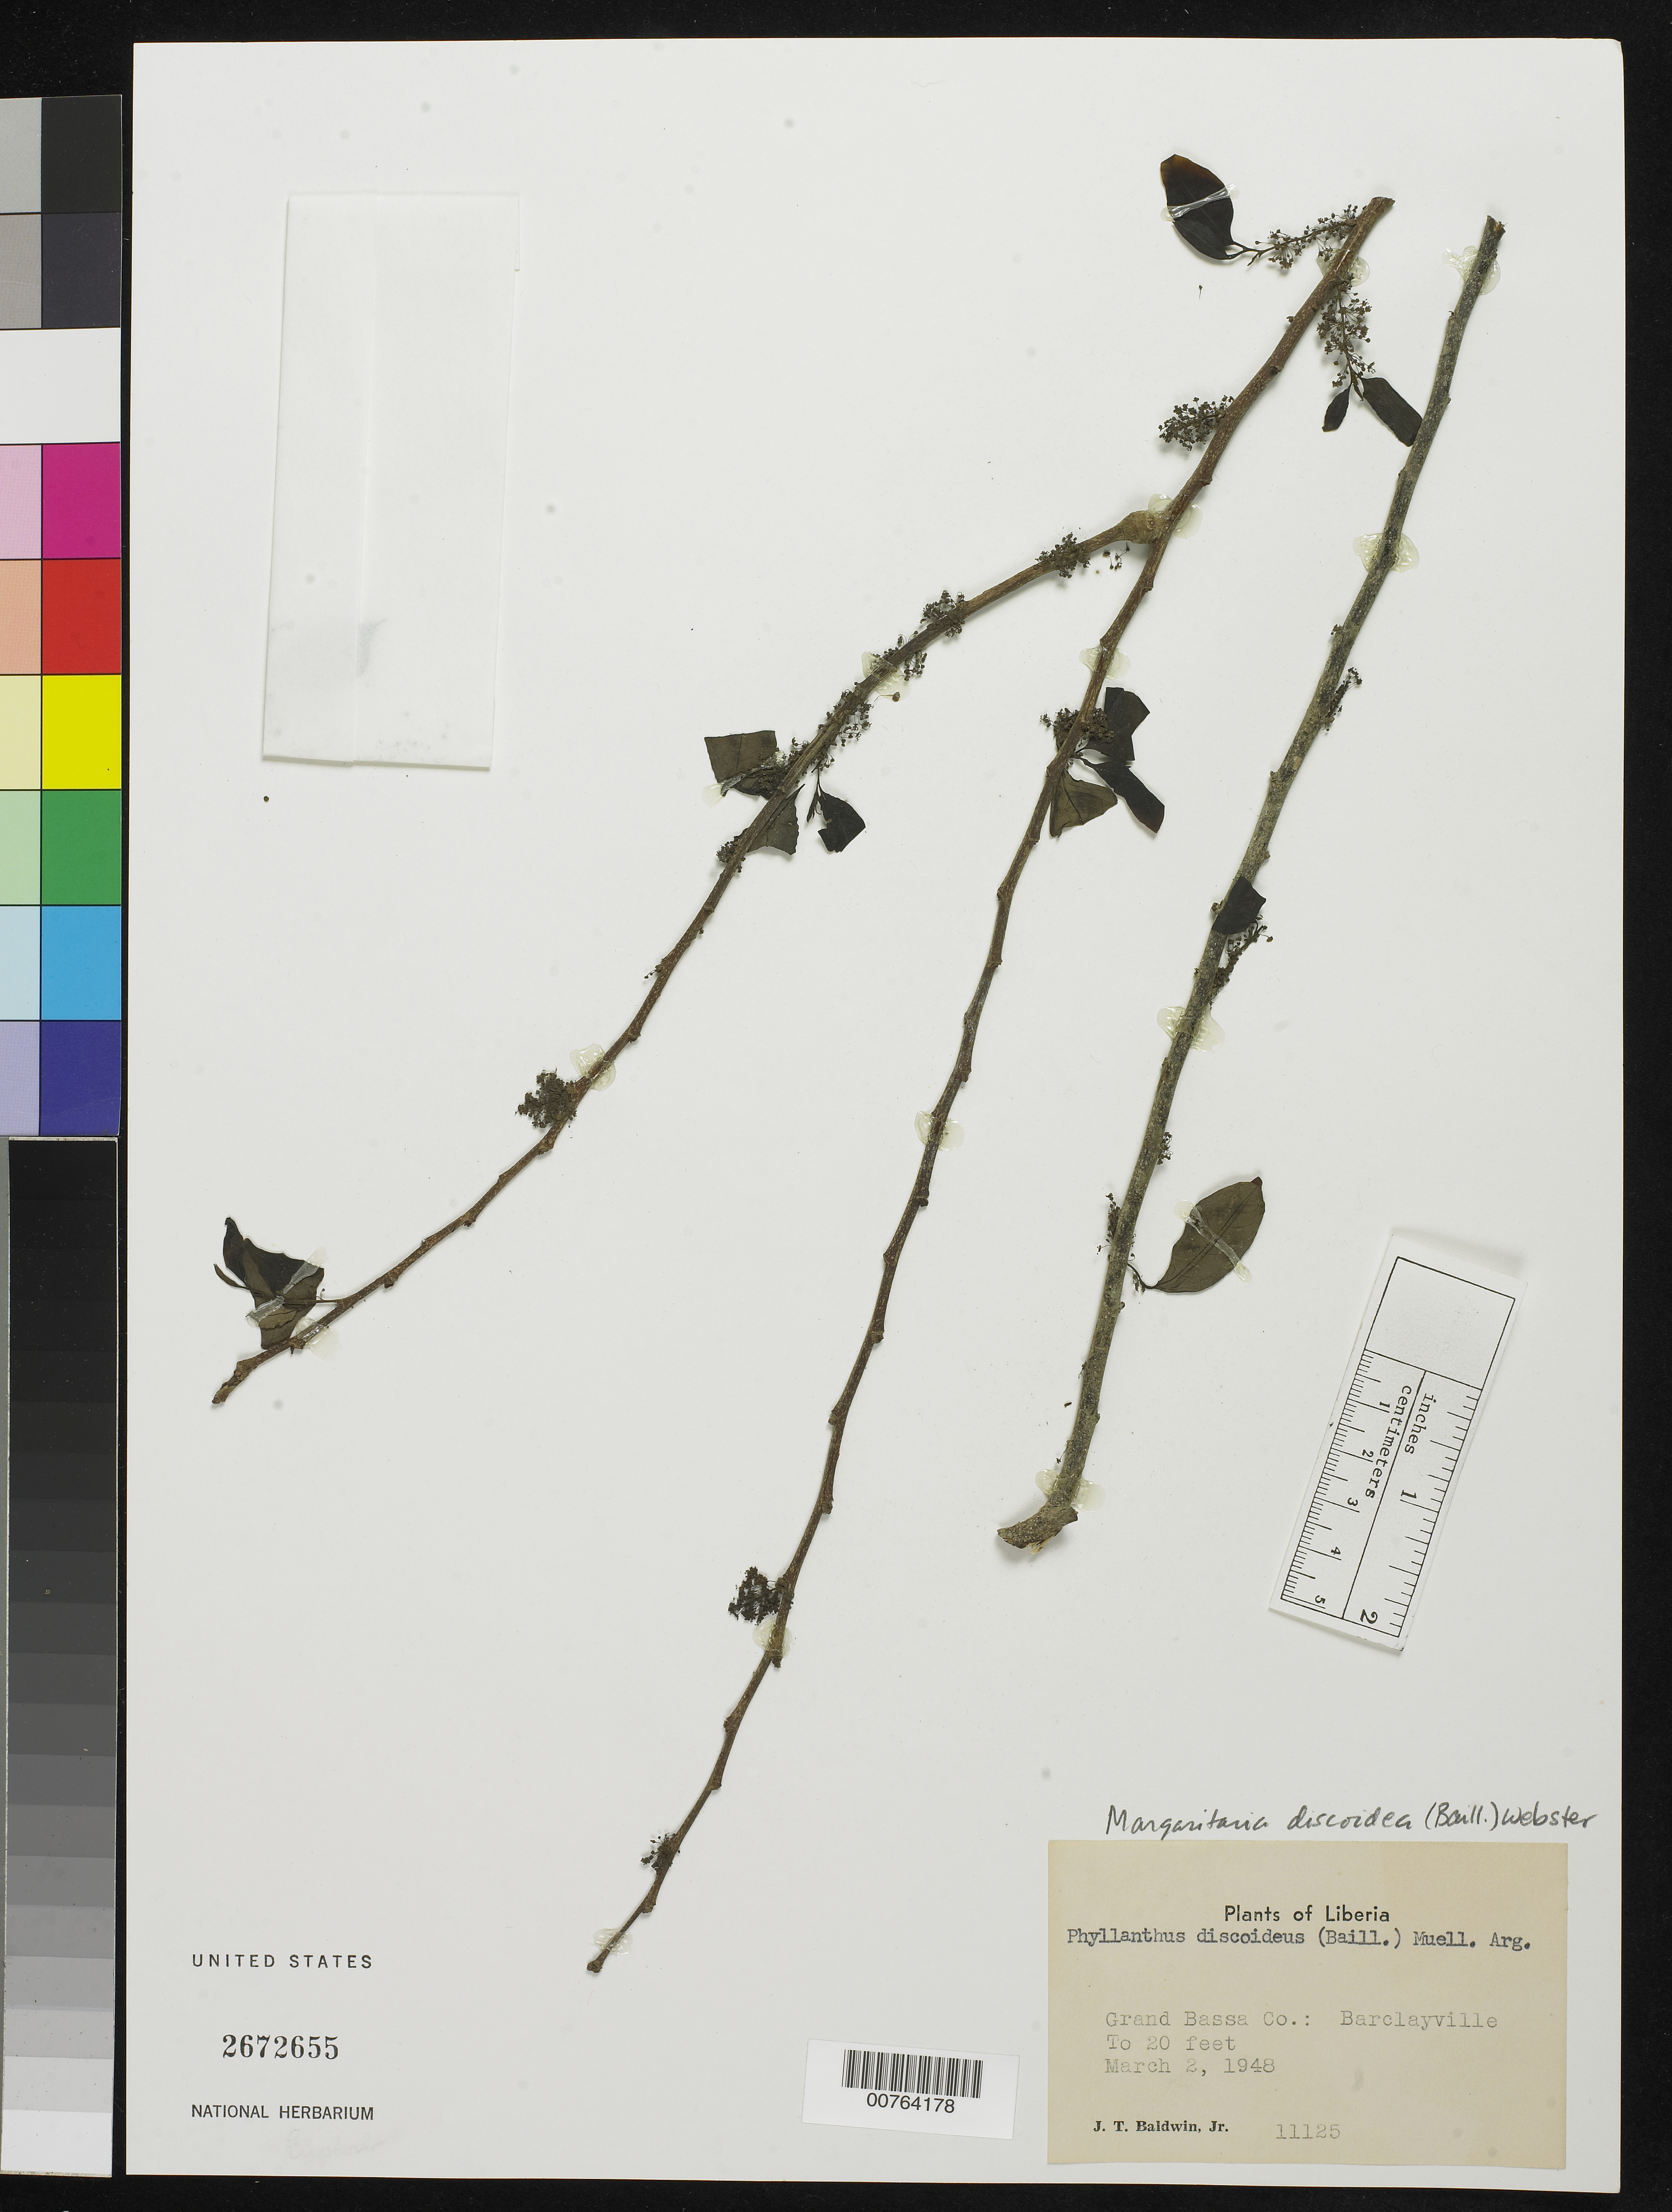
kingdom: Plantae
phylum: Tracheophyta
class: Magnoliopsida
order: Malpighiales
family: Phyllanthaceae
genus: Margaritaria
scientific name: Margaritaria discoidea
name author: (Baill.) G.L. Webster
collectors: J. T. Baldwin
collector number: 11125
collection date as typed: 2 Mar 1948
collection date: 1948-03-02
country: Liberia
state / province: Grand Bassa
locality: Barclayville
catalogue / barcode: US 2672655